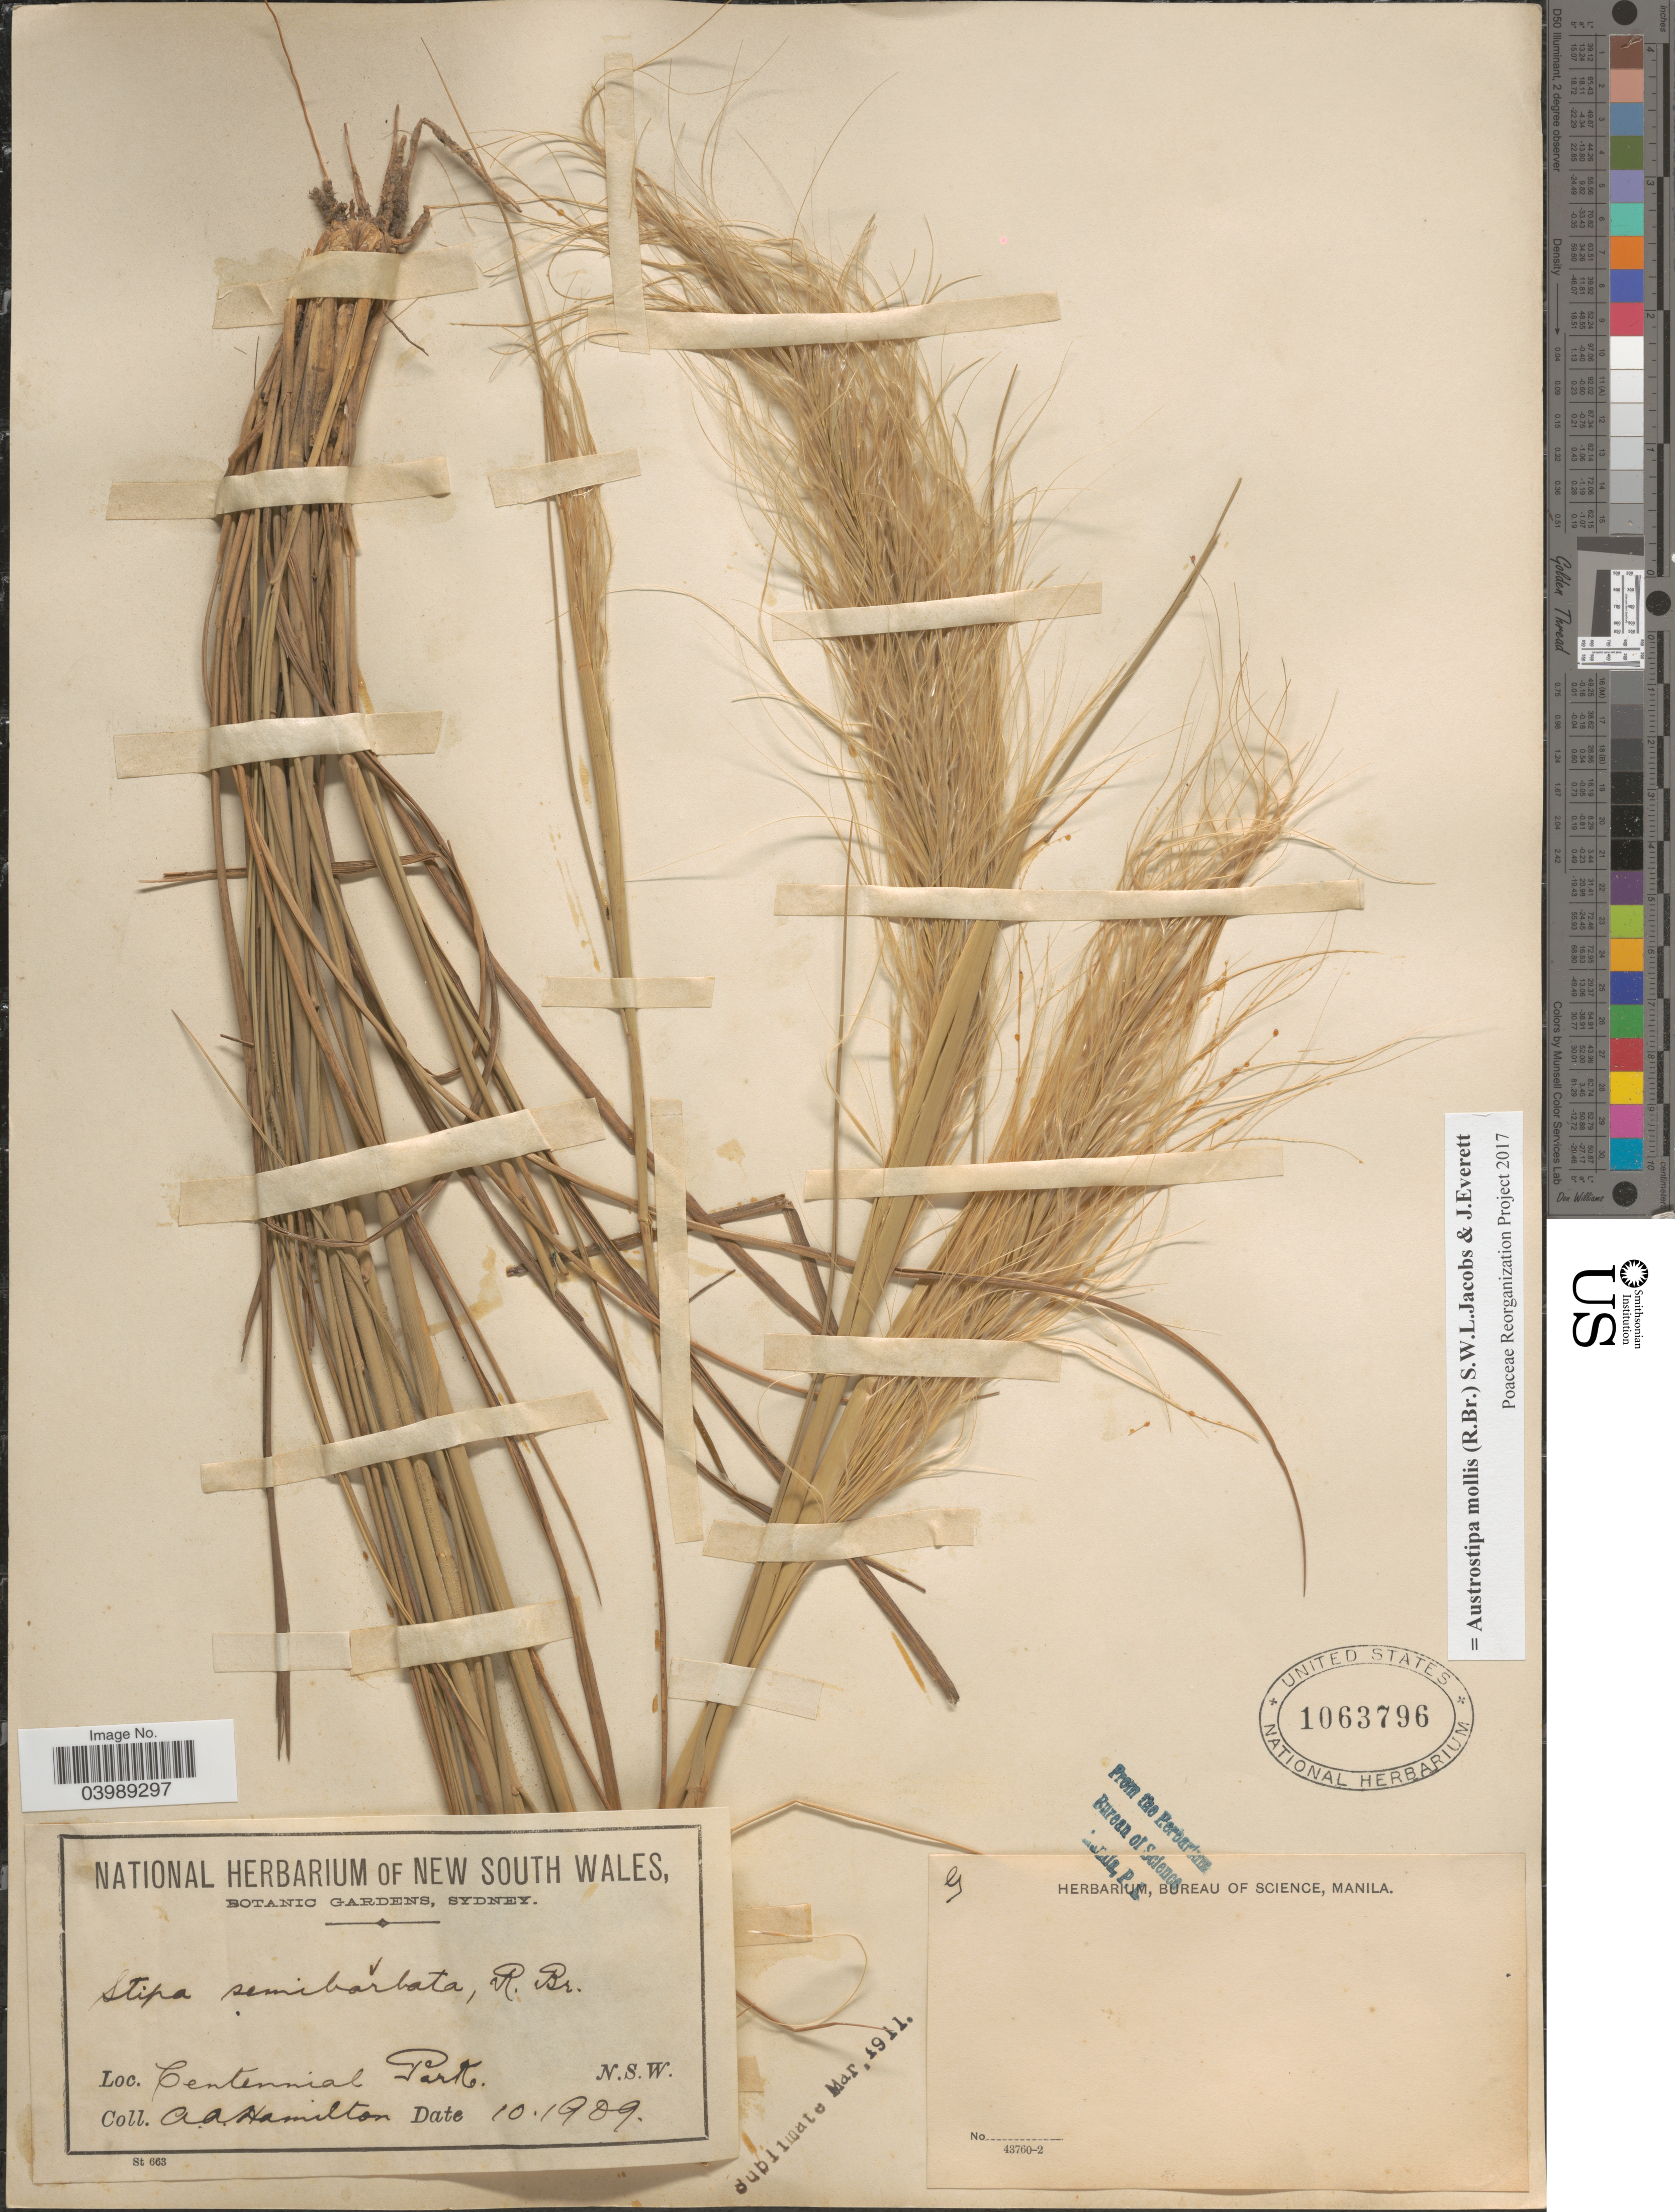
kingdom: Plantae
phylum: Tracheophyta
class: Liliopsida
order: Poales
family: Poaceae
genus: Austrostipa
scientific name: Austrostipa mollis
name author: (R. Br.) S.W.L. Jacobs & J. Everett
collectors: A. A. Hamilton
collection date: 1909-10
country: Australia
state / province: New South Wales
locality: Centennial Park.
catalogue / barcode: US 1063796